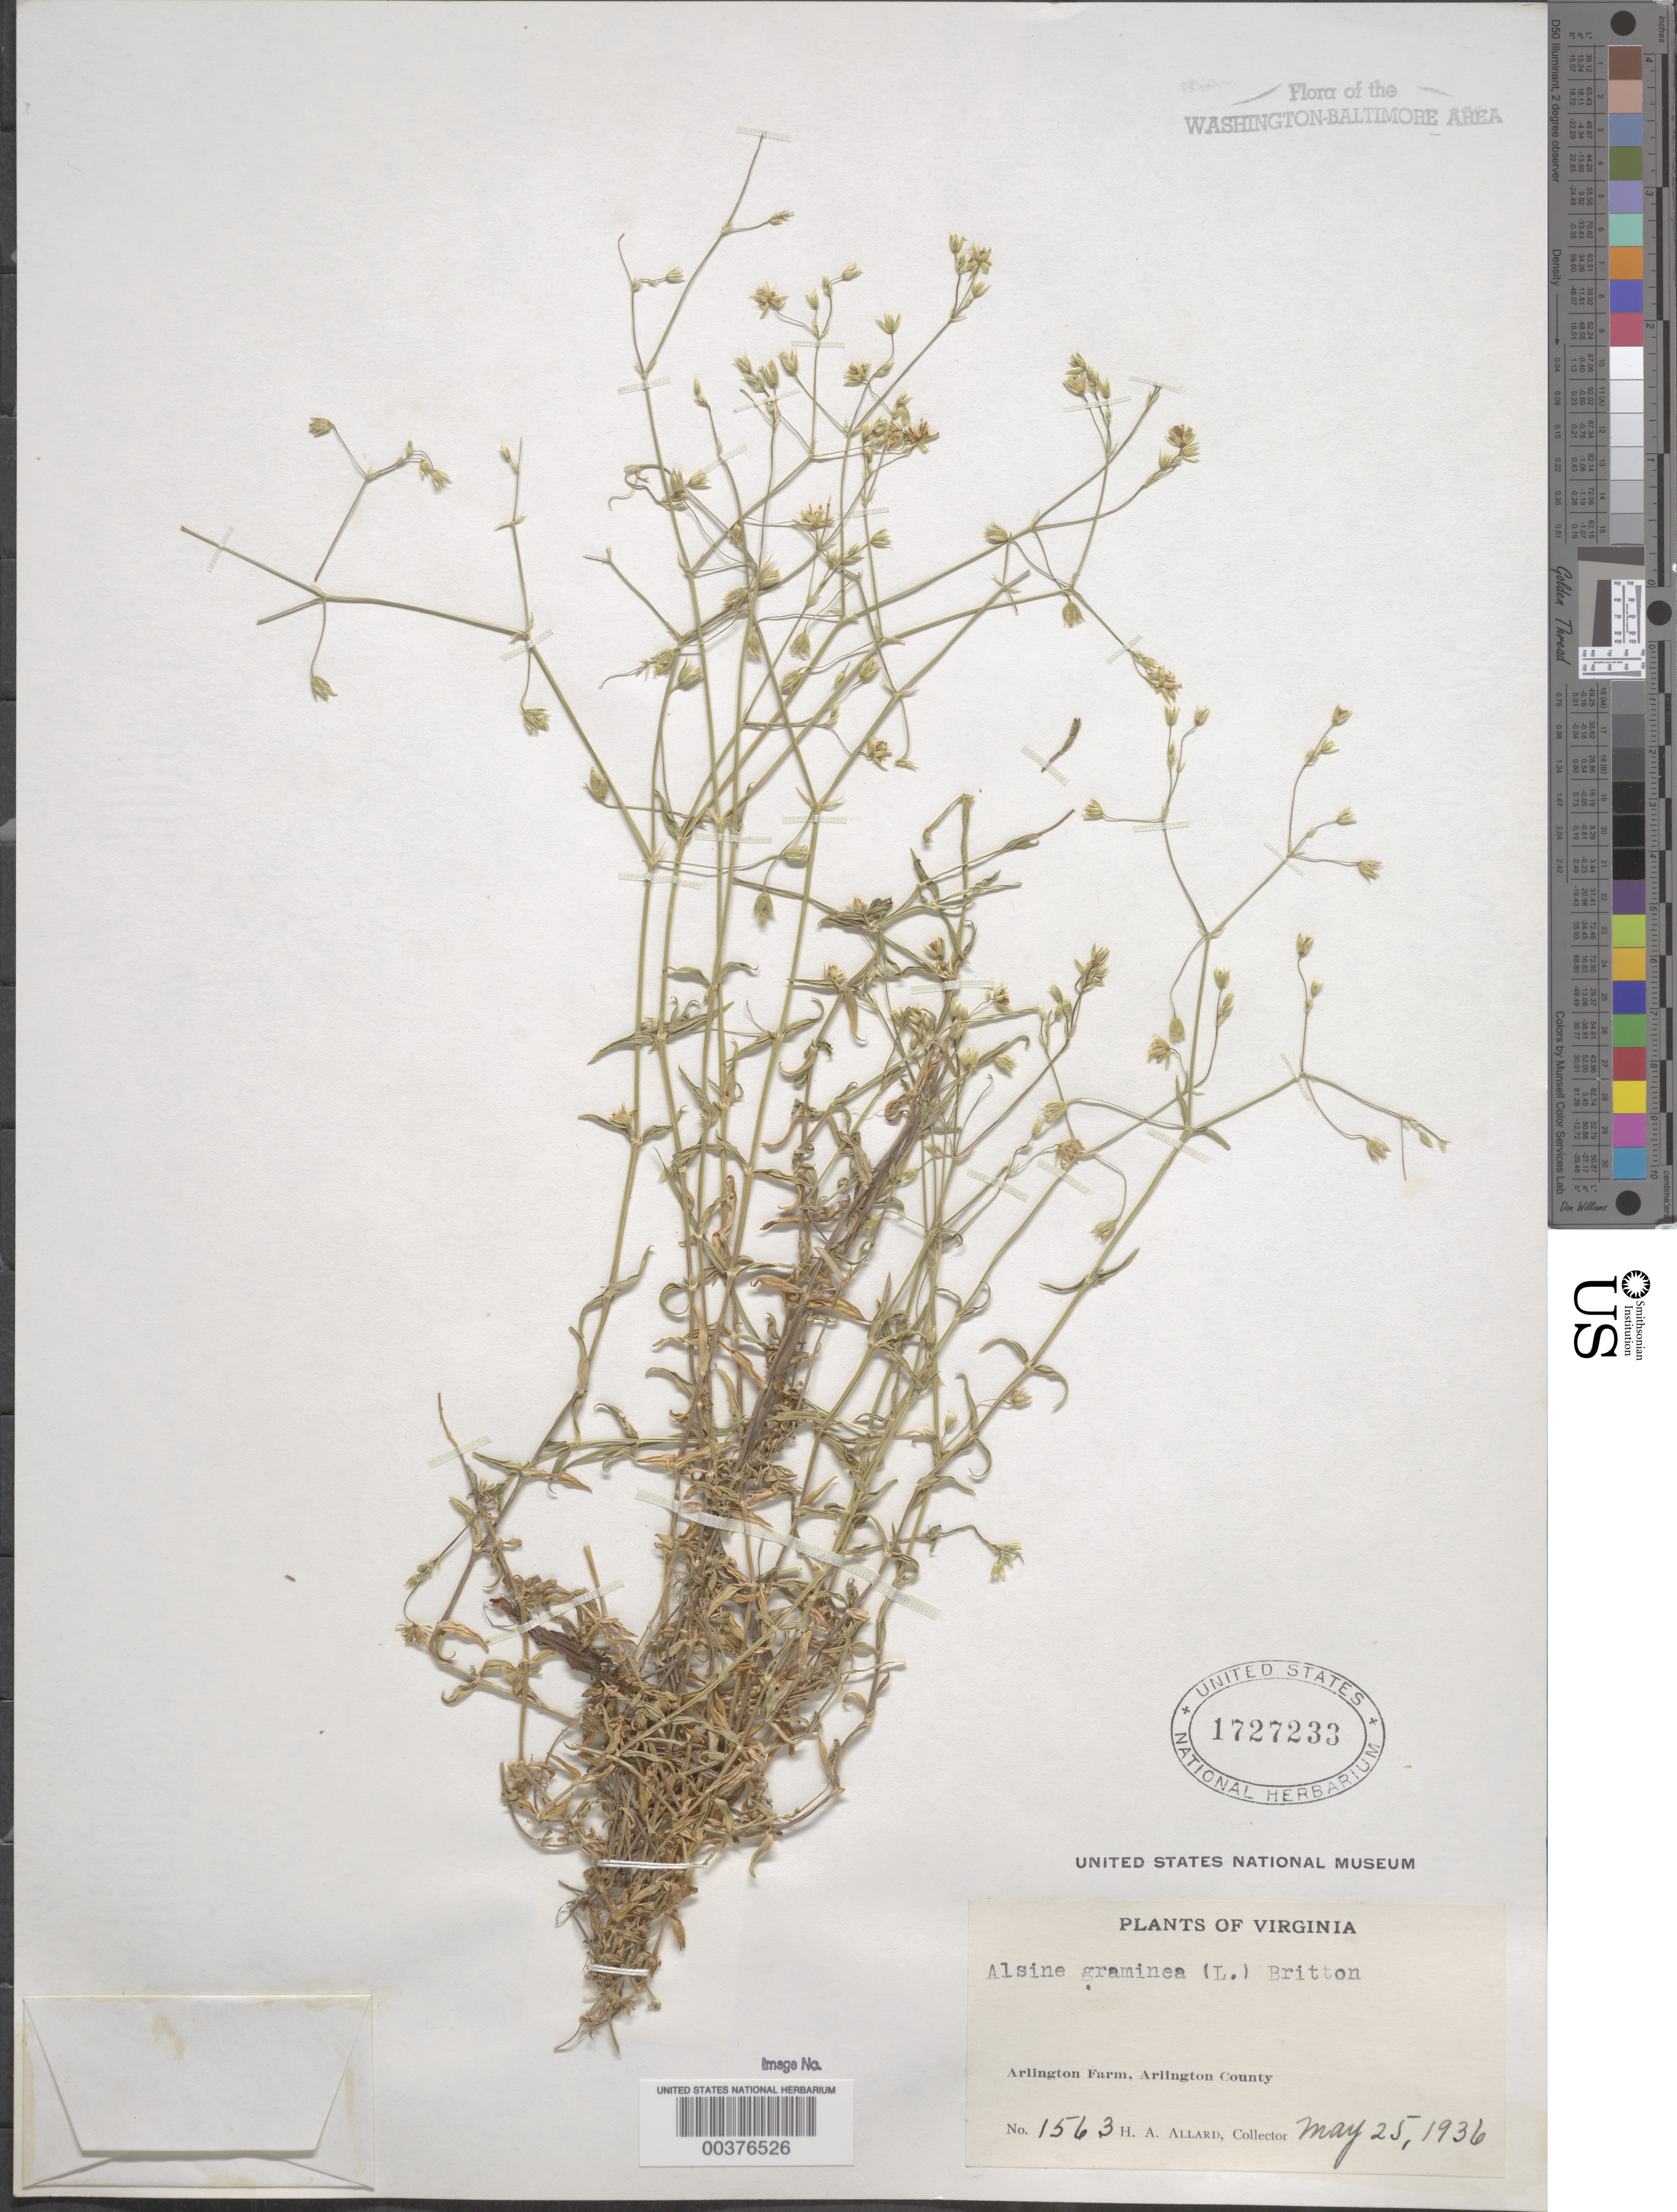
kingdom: Plantae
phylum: Tracheophyta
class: Magnoliopsida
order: Caryophyllales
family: Caryophyllaceae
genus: Stellaria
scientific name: Stellaria graminea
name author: L.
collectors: H. A. Allard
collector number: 1563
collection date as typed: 25 May 1936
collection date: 1936-05-25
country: United States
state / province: Virginia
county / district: Arlington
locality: Arlington Farm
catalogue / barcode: US 1727233